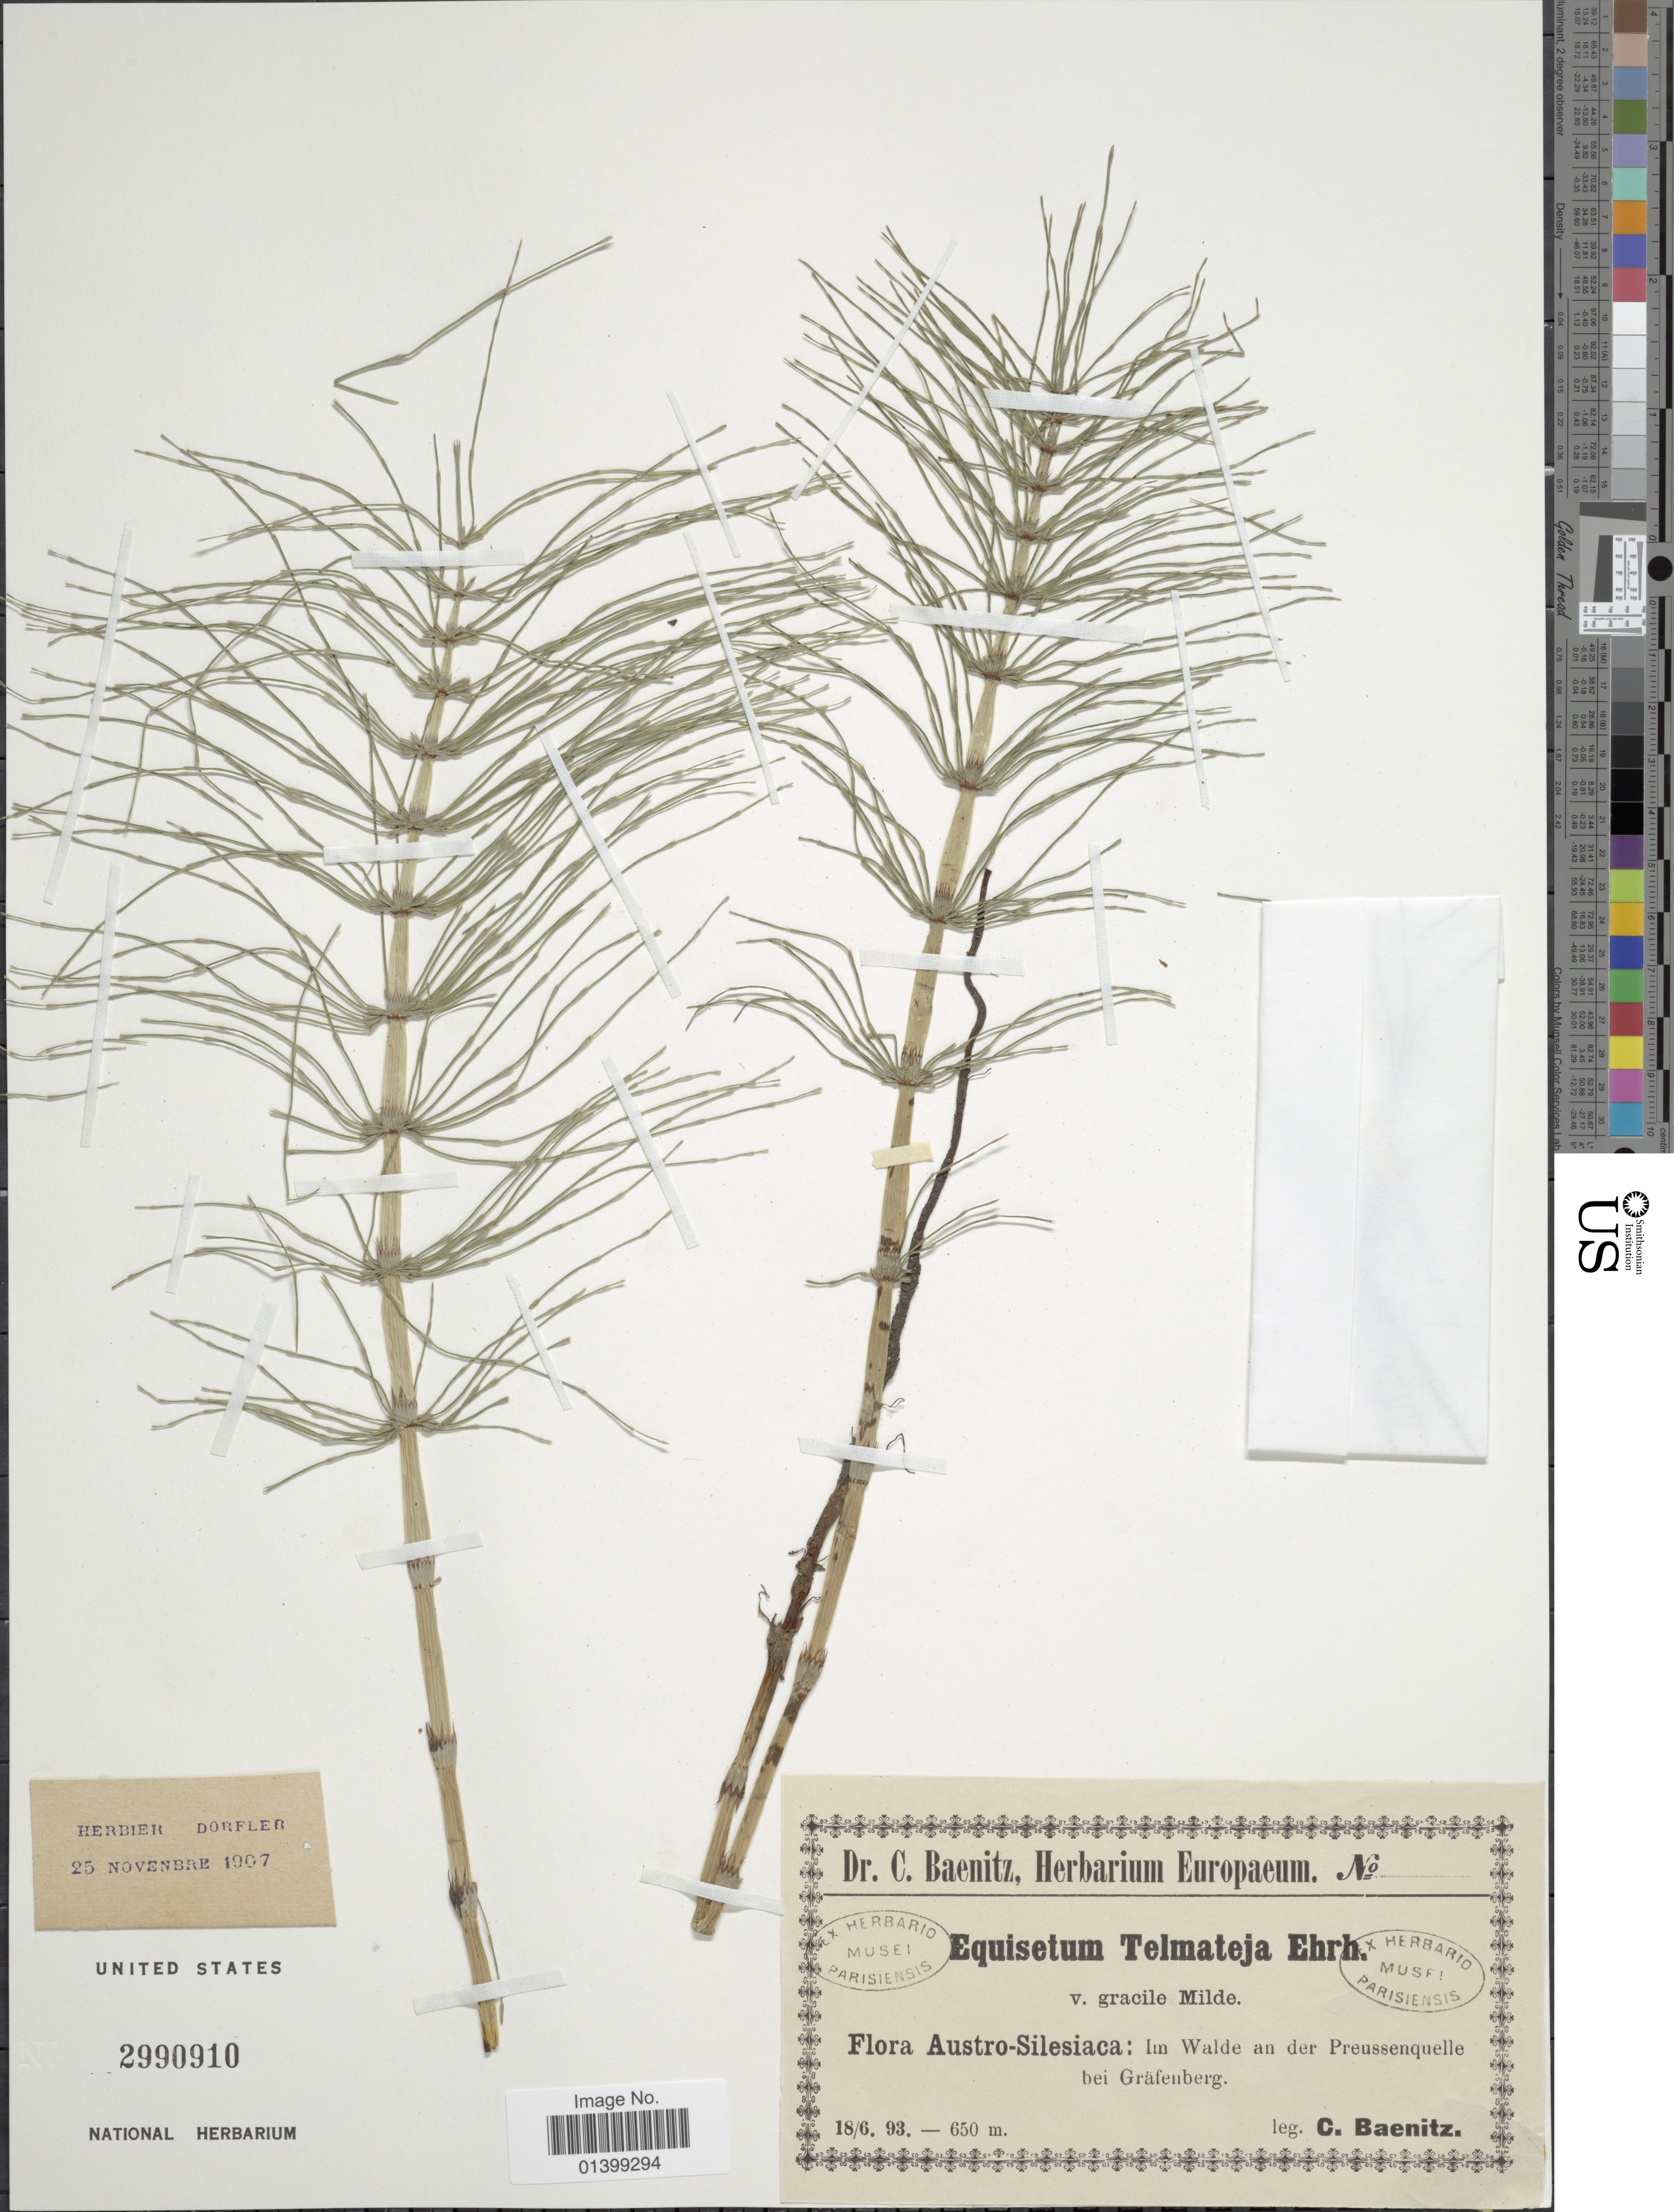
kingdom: Plantae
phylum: Tracheophyta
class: Polypodiopsida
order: Equisetales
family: Equisetaceae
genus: Equisetum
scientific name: Equisetum telmateia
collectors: C. G. Baenitz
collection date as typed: Transcribed d/m/y: 18/6/93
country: Germany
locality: Flora Austro-Silesiaca: Im Walde an der Preussenquelle bei Gráfenberg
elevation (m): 650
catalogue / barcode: US 2990910